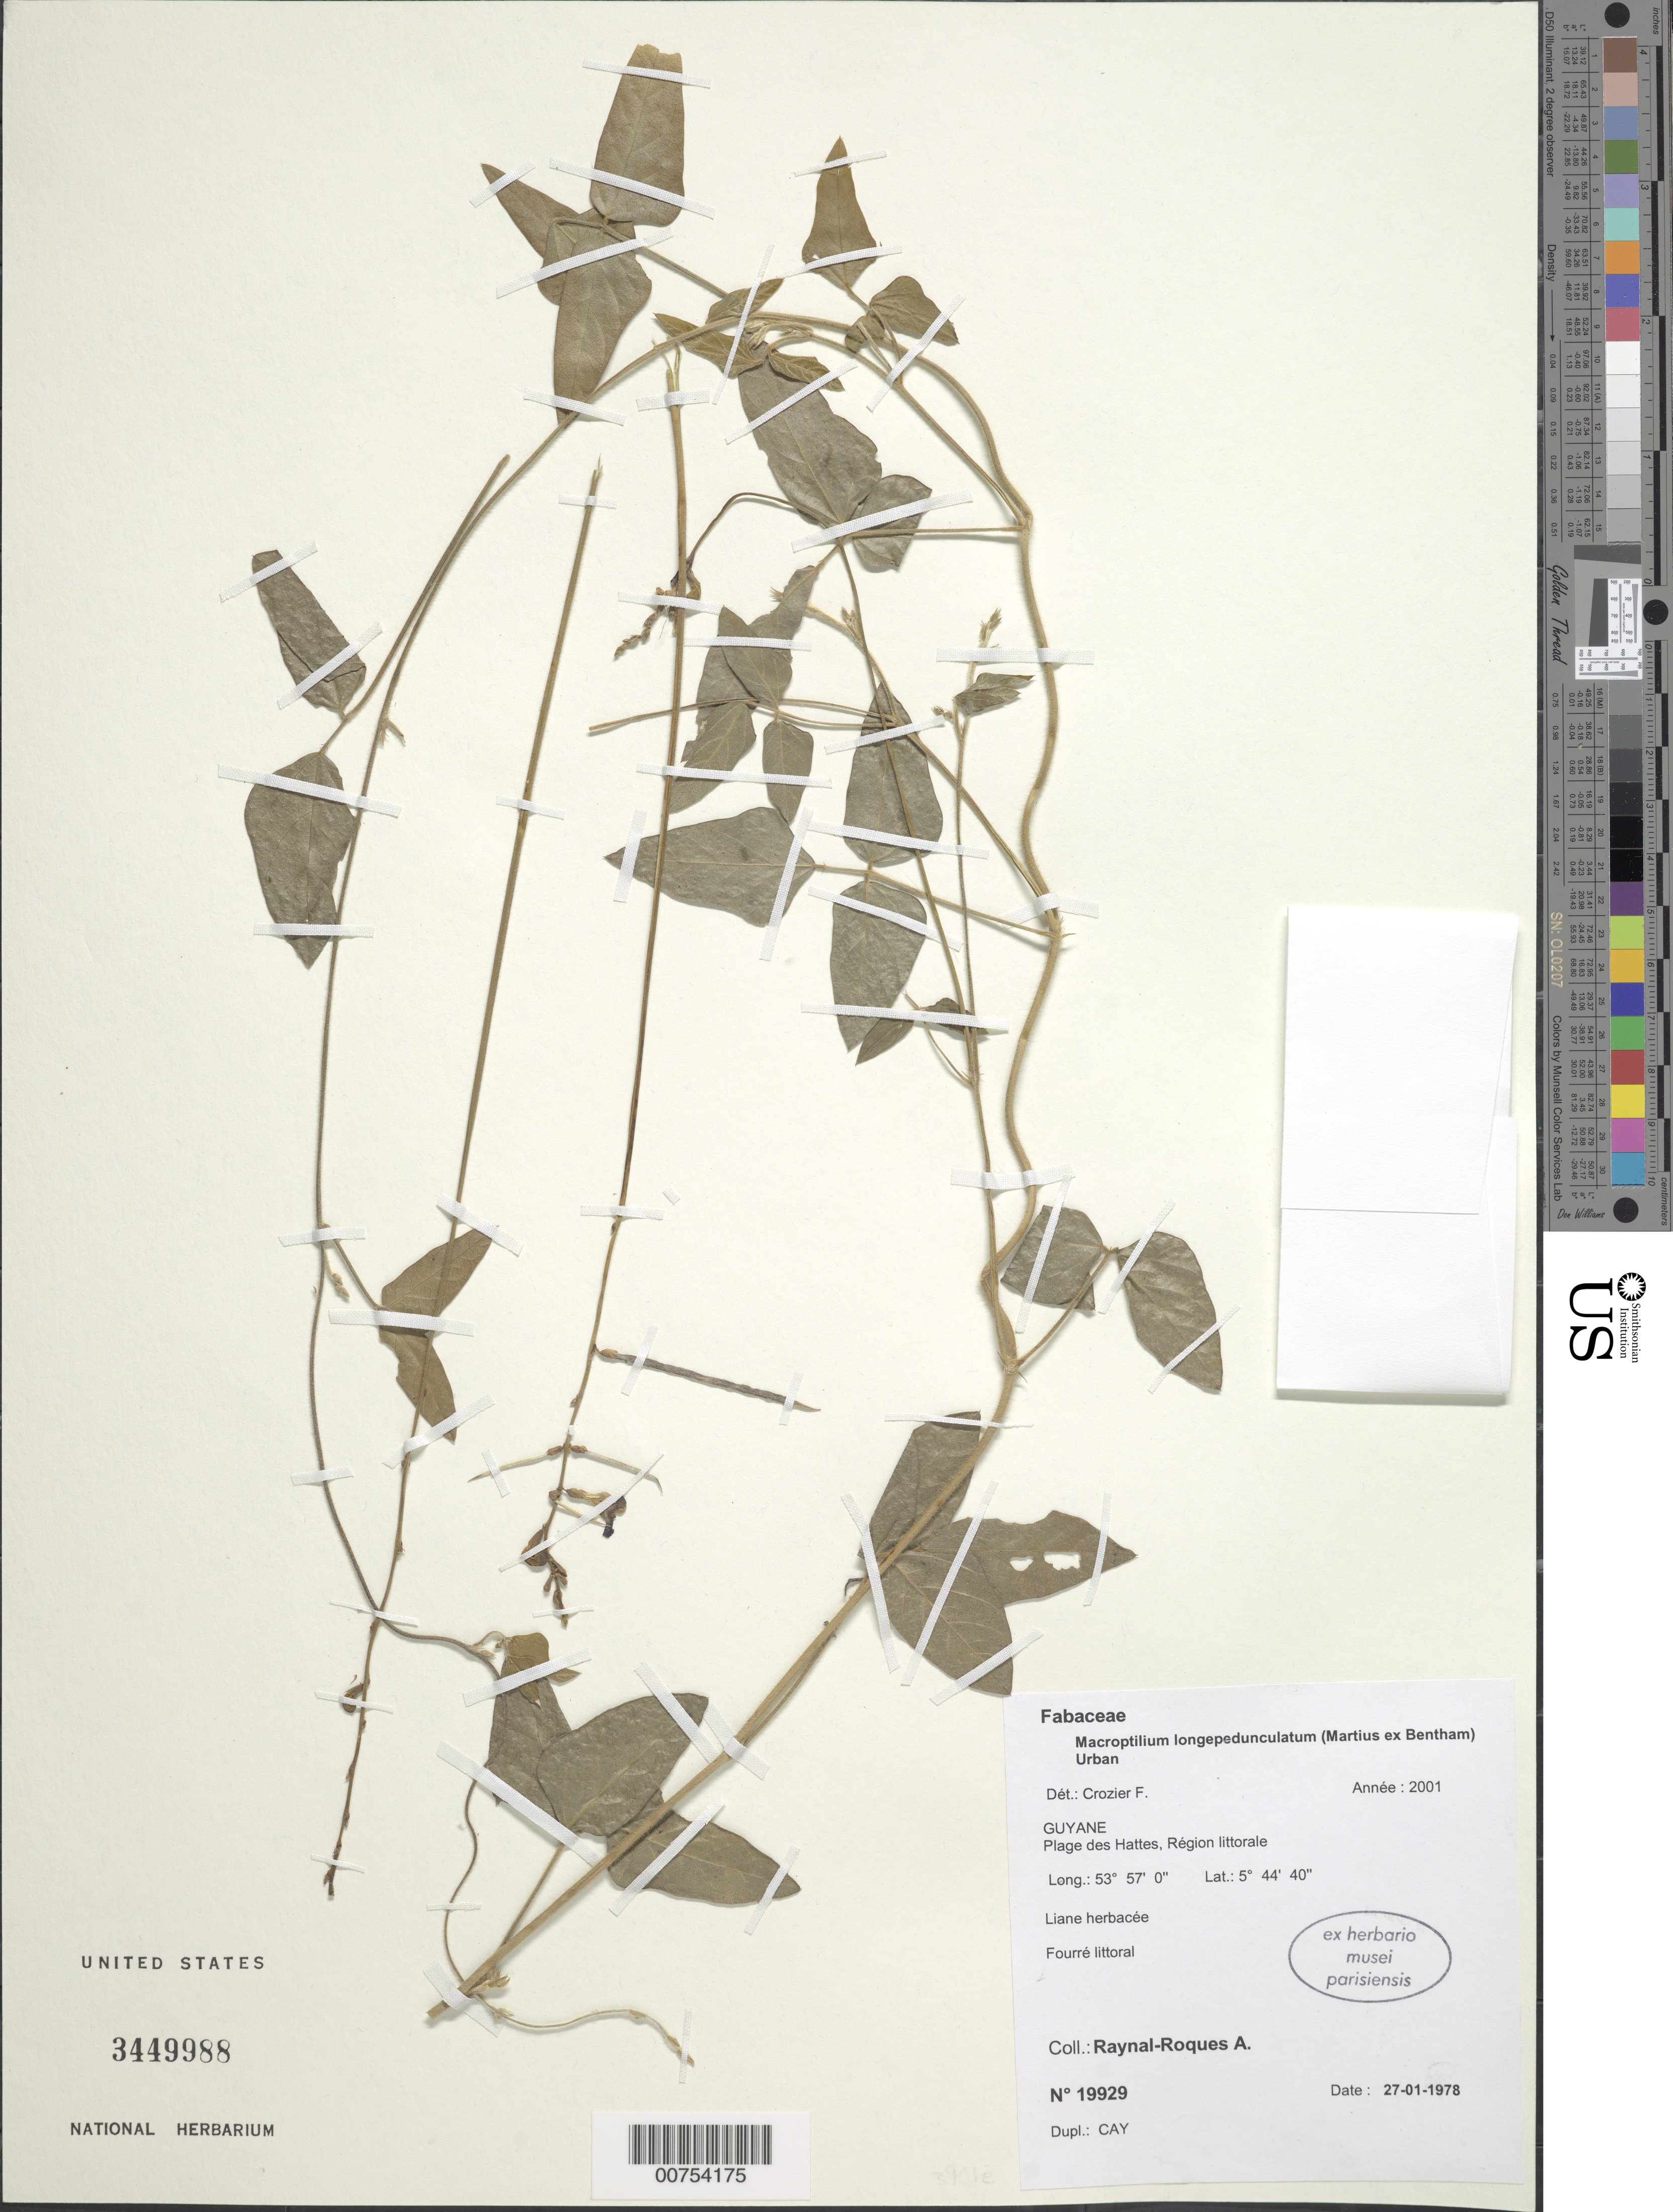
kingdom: Plantae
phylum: Tracheophyta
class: Magnoliopsida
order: Fabales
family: Fabaceae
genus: Macroptilium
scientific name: Macroptilium gracile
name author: (Poepp. ex Benth.) Urb.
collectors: A. M. Raynal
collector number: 19929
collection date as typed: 27-Jan-78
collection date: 1978-01-27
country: French Guiana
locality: Plage des Hattes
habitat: Fourre littoral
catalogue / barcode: US 3449988